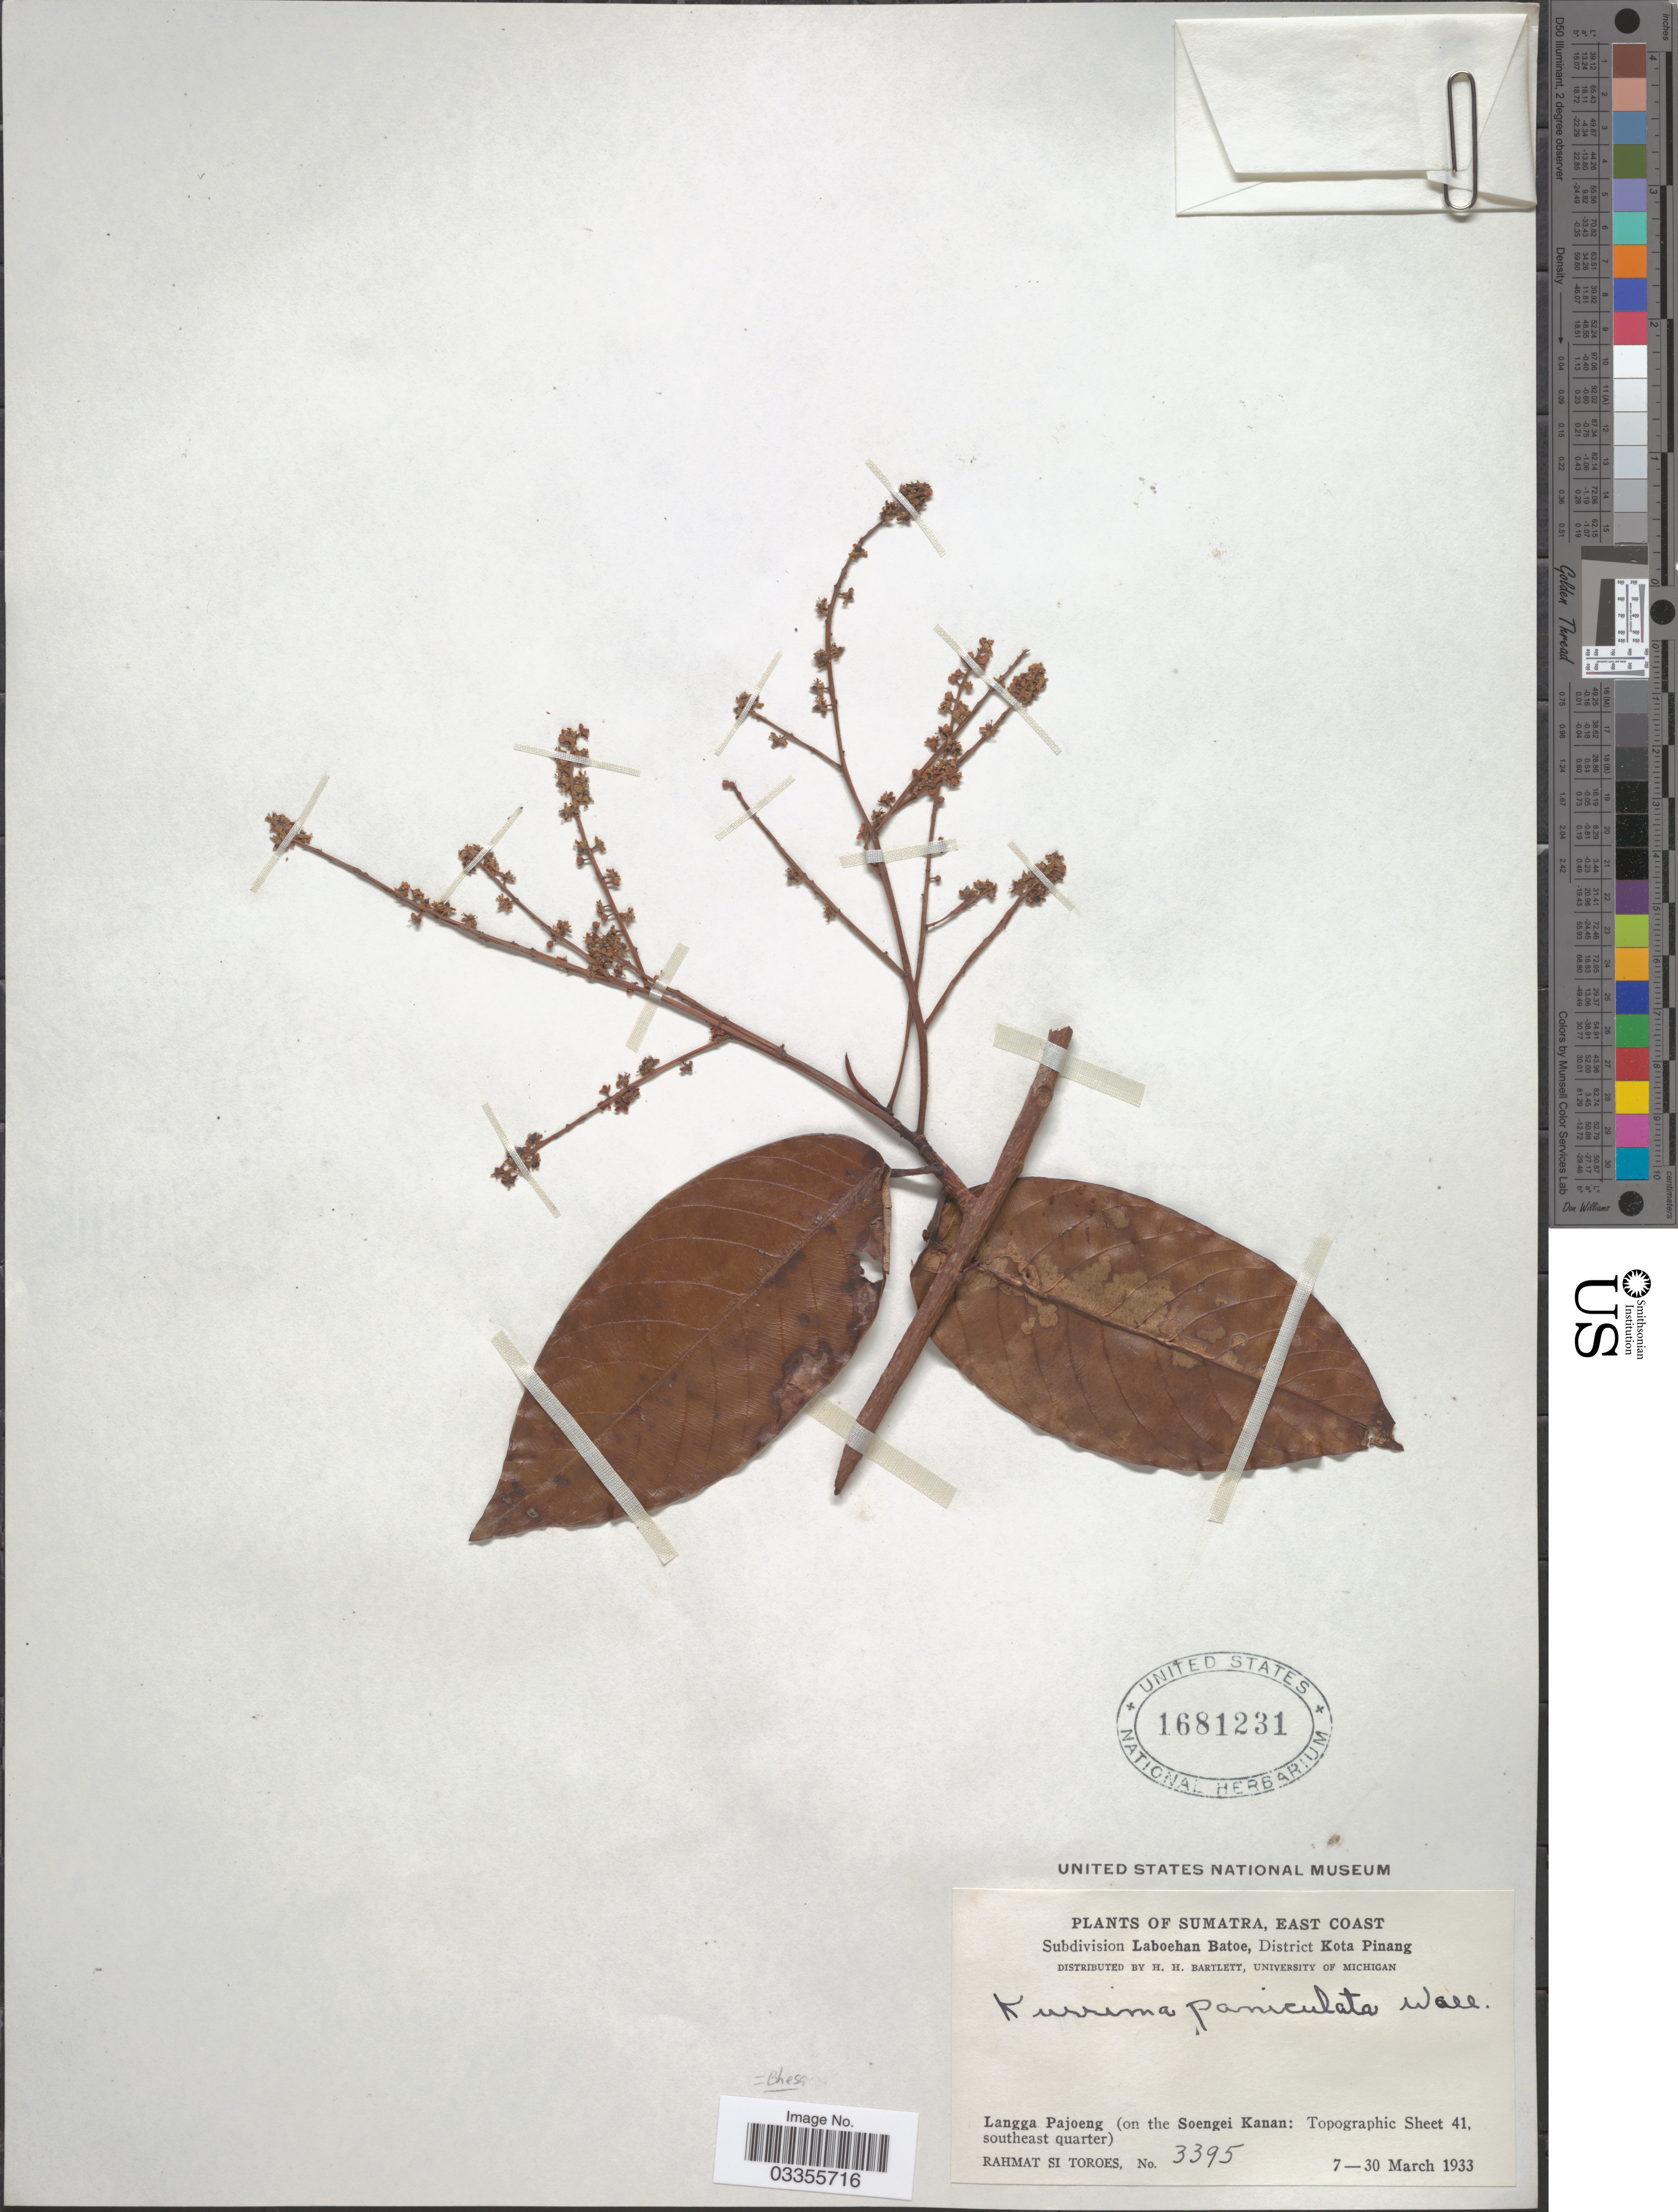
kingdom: Plantae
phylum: Tracheophyta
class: Magnoliopsida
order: Malpighiales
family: Centroplacaceae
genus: Bhesa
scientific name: Bhesa paniculata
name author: (Wall.) Arn.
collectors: Rahmat Si Boeea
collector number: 3395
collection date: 1933-03-07/1933-03-30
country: Indonesia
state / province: Sumatra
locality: East Coast. Subdivision Laboehan Batoe, District Kota Pinang. Langga Pajoeng (on the Soengei Kanan: Topographic Sheet 41, southeast quarter).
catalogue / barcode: US 1681231